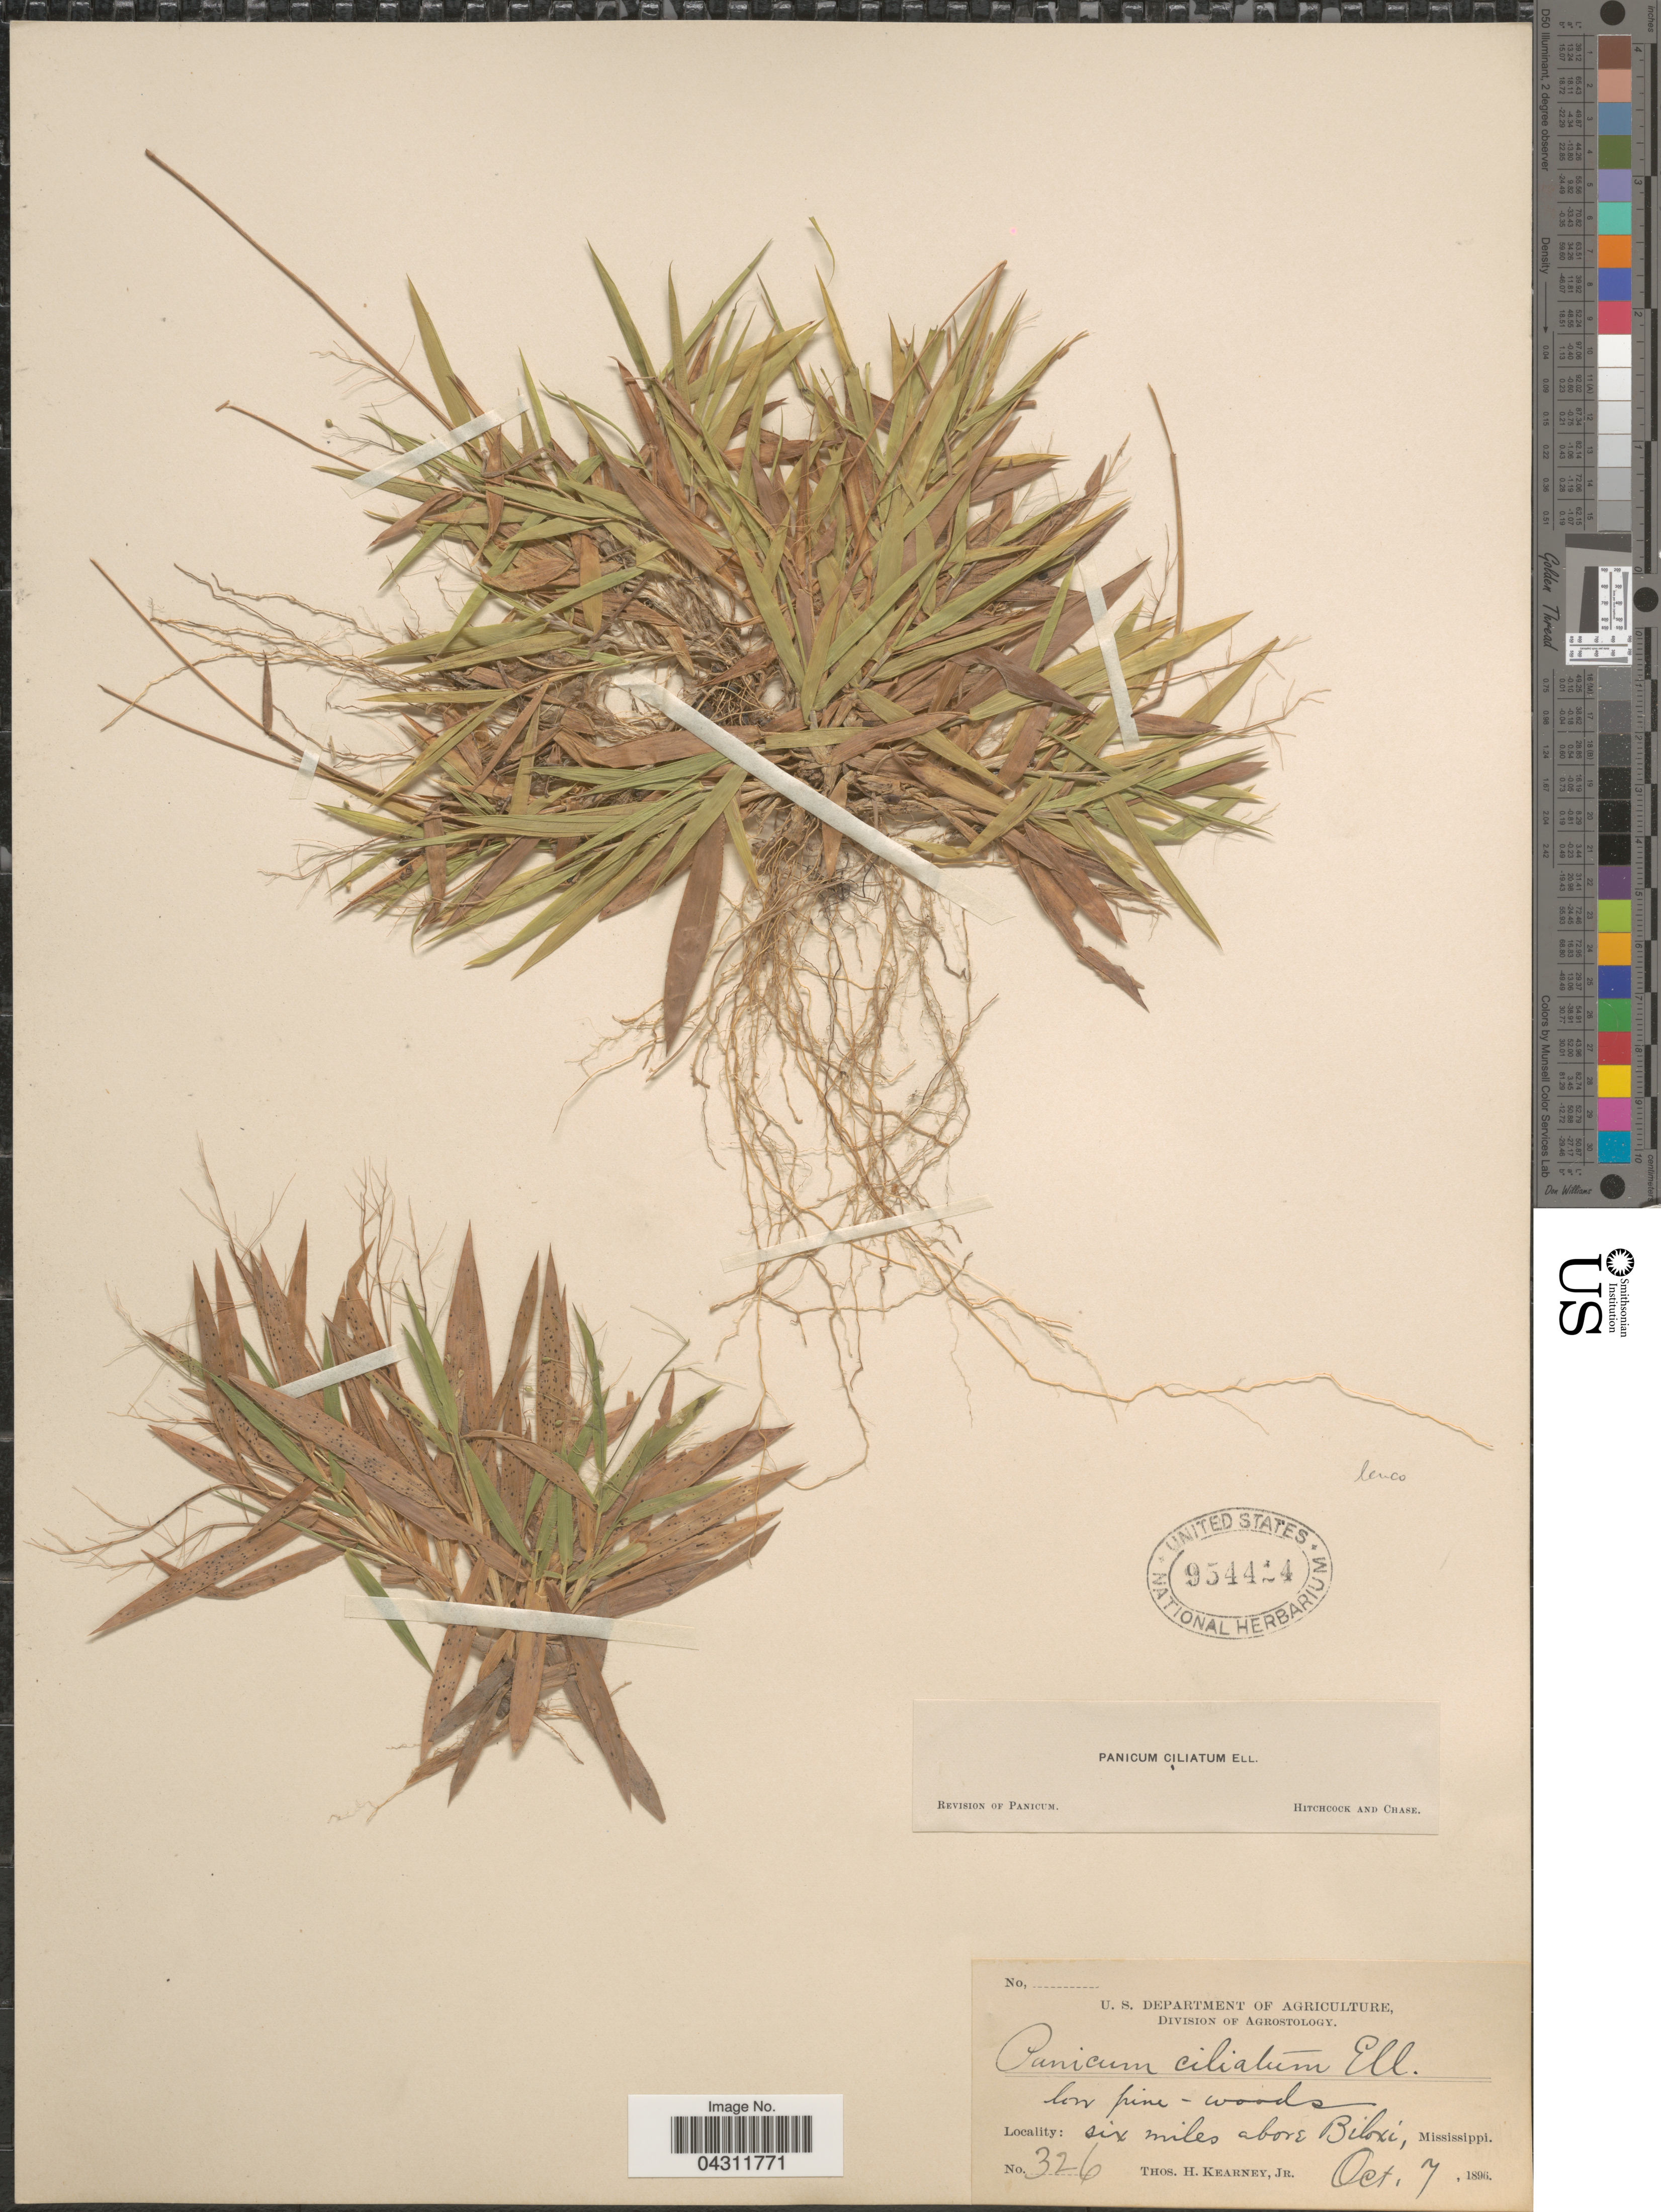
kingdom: Plantae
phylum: Tracheophyta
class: Liliopsida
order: Poales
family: Poaceae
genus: Dichanthelium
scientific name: Dichanthelium strigosum var. leucoblepharis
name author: (Trin.) Freckmann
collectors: T. H. Kearney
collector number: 326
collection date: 1896-10-07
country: United States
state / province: Mississippi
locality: Six miles above Biloxi.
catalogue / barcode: US 954424